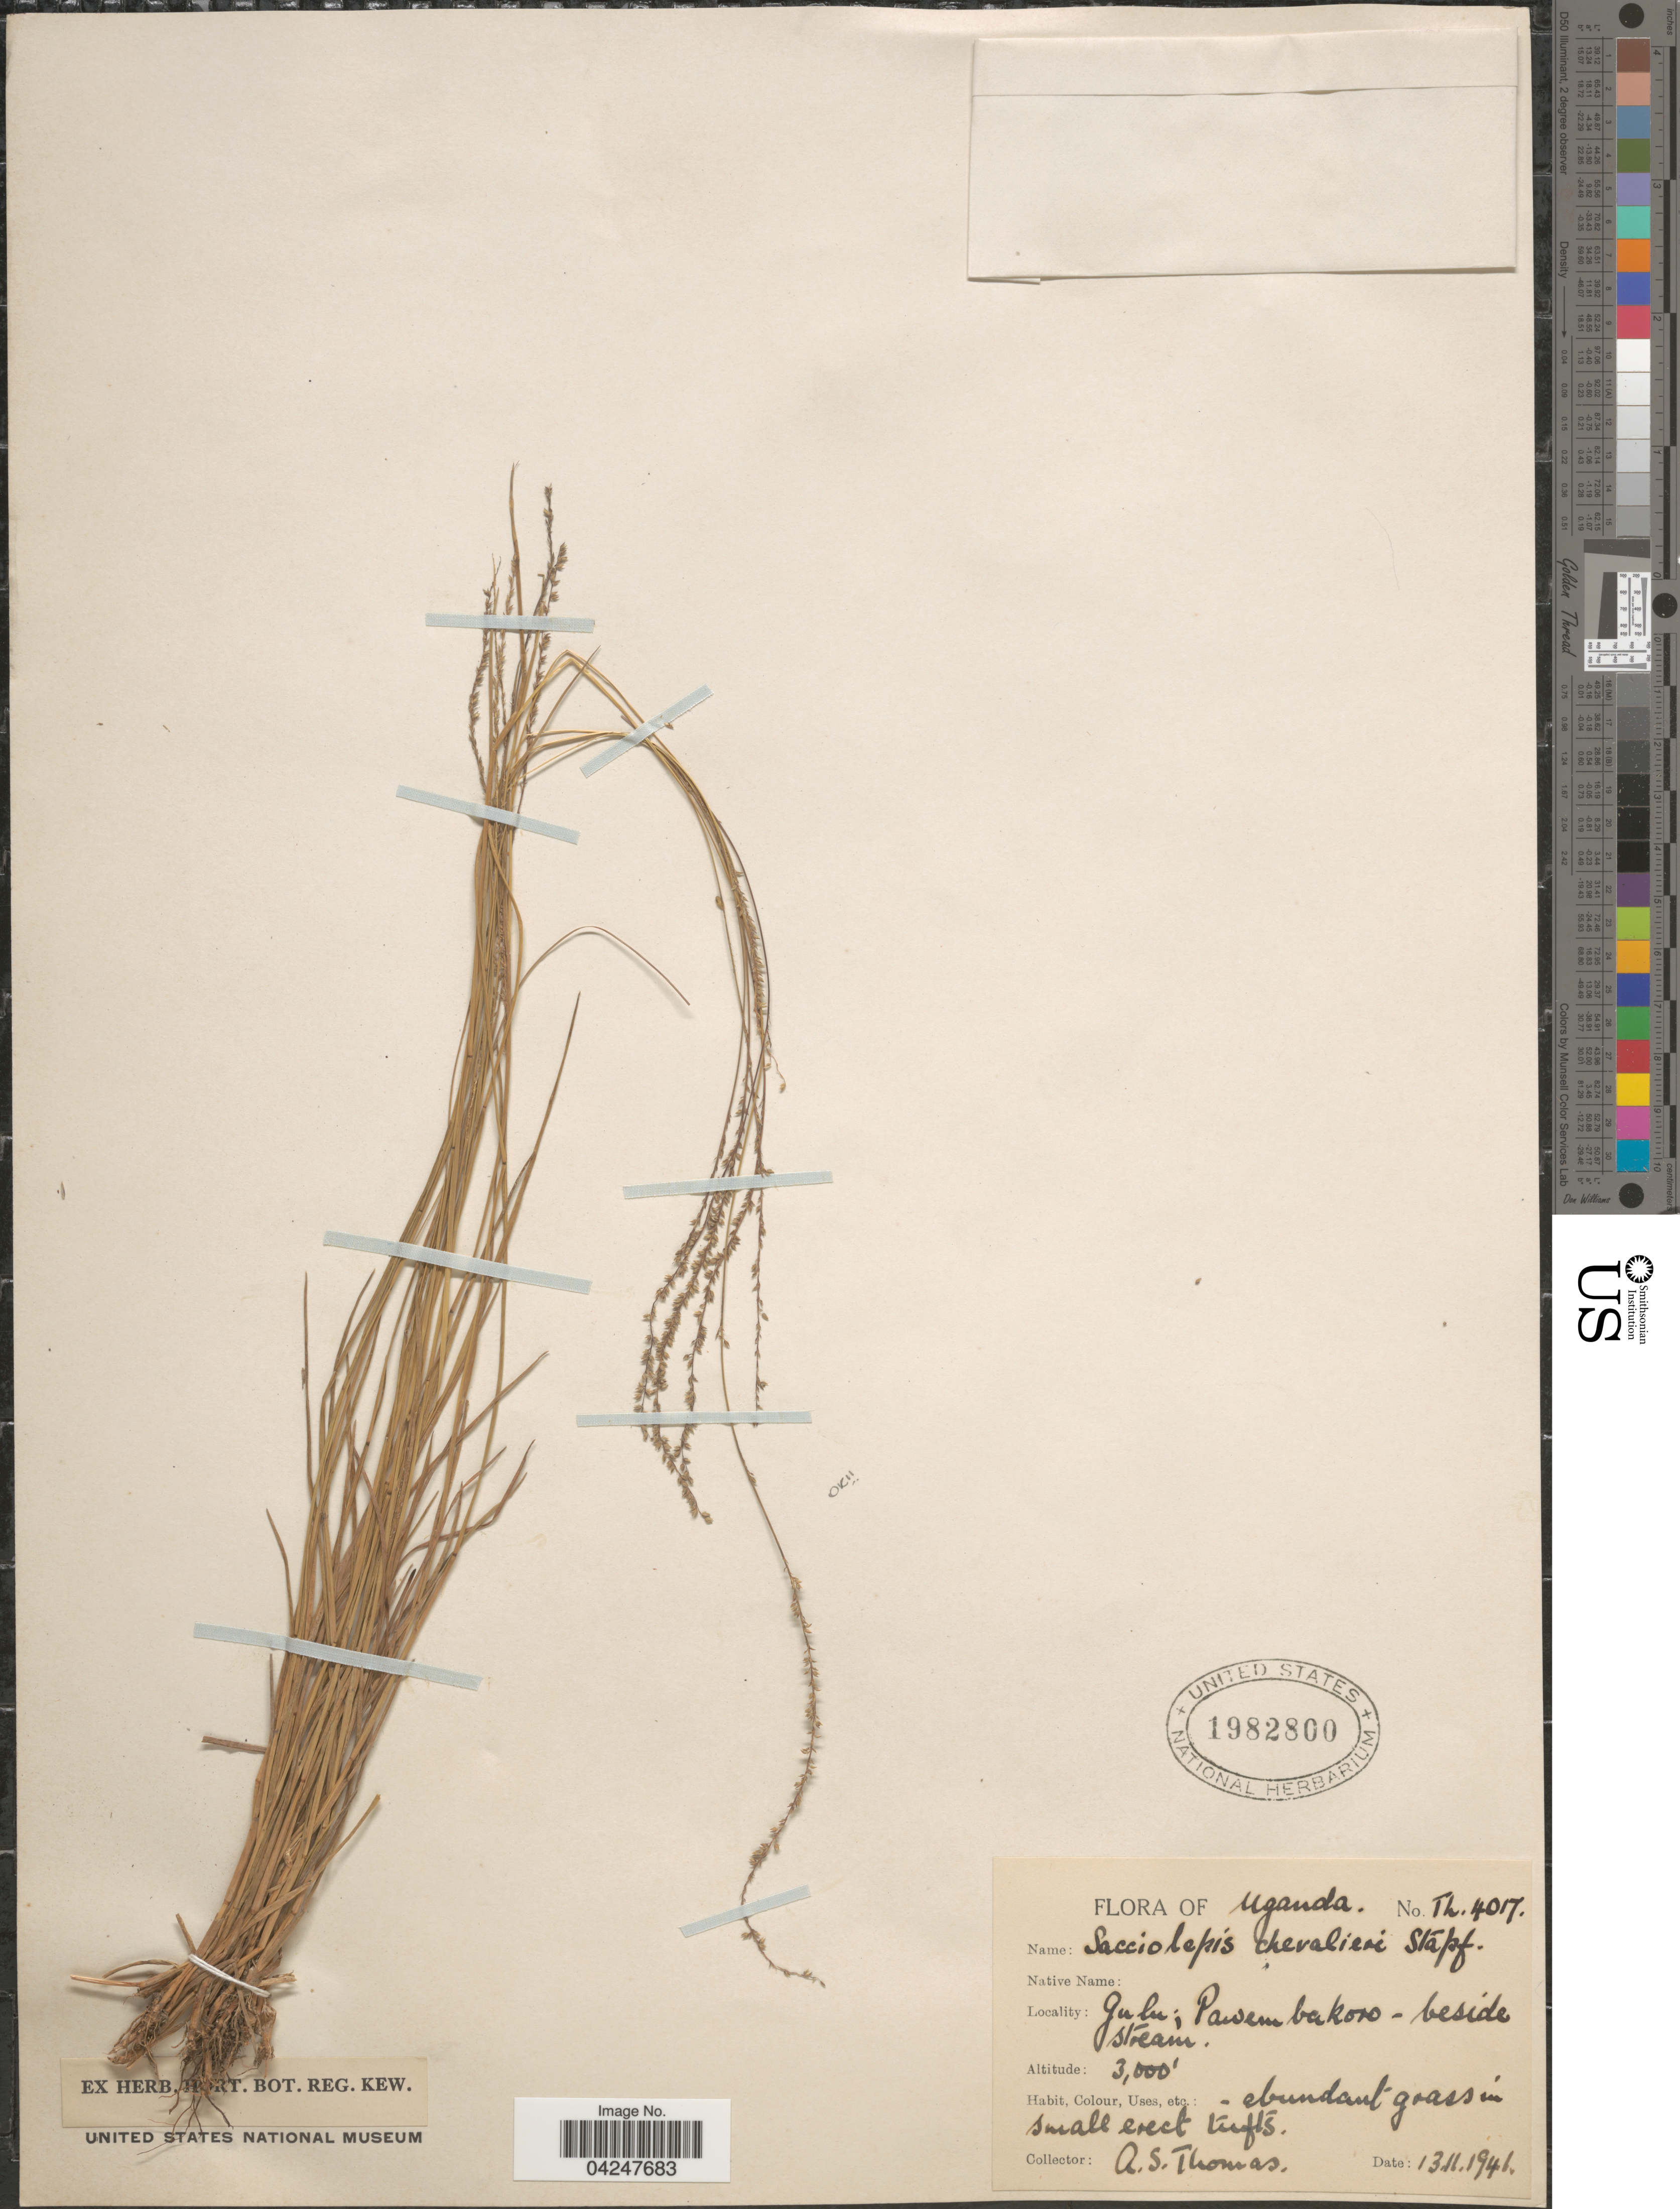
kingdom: Plantae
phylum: Tracheophyta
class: Liliopsida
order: Poales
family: Poaceae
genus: Sacciolepis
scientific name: Sacciolepis chevalieri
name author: Stapf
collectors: A. Thomas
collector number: Th4017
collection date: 1941-11-13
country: Uganda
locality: Gulu; Pawembakoro-beside stream.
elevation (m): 914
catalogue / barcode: US 1982800